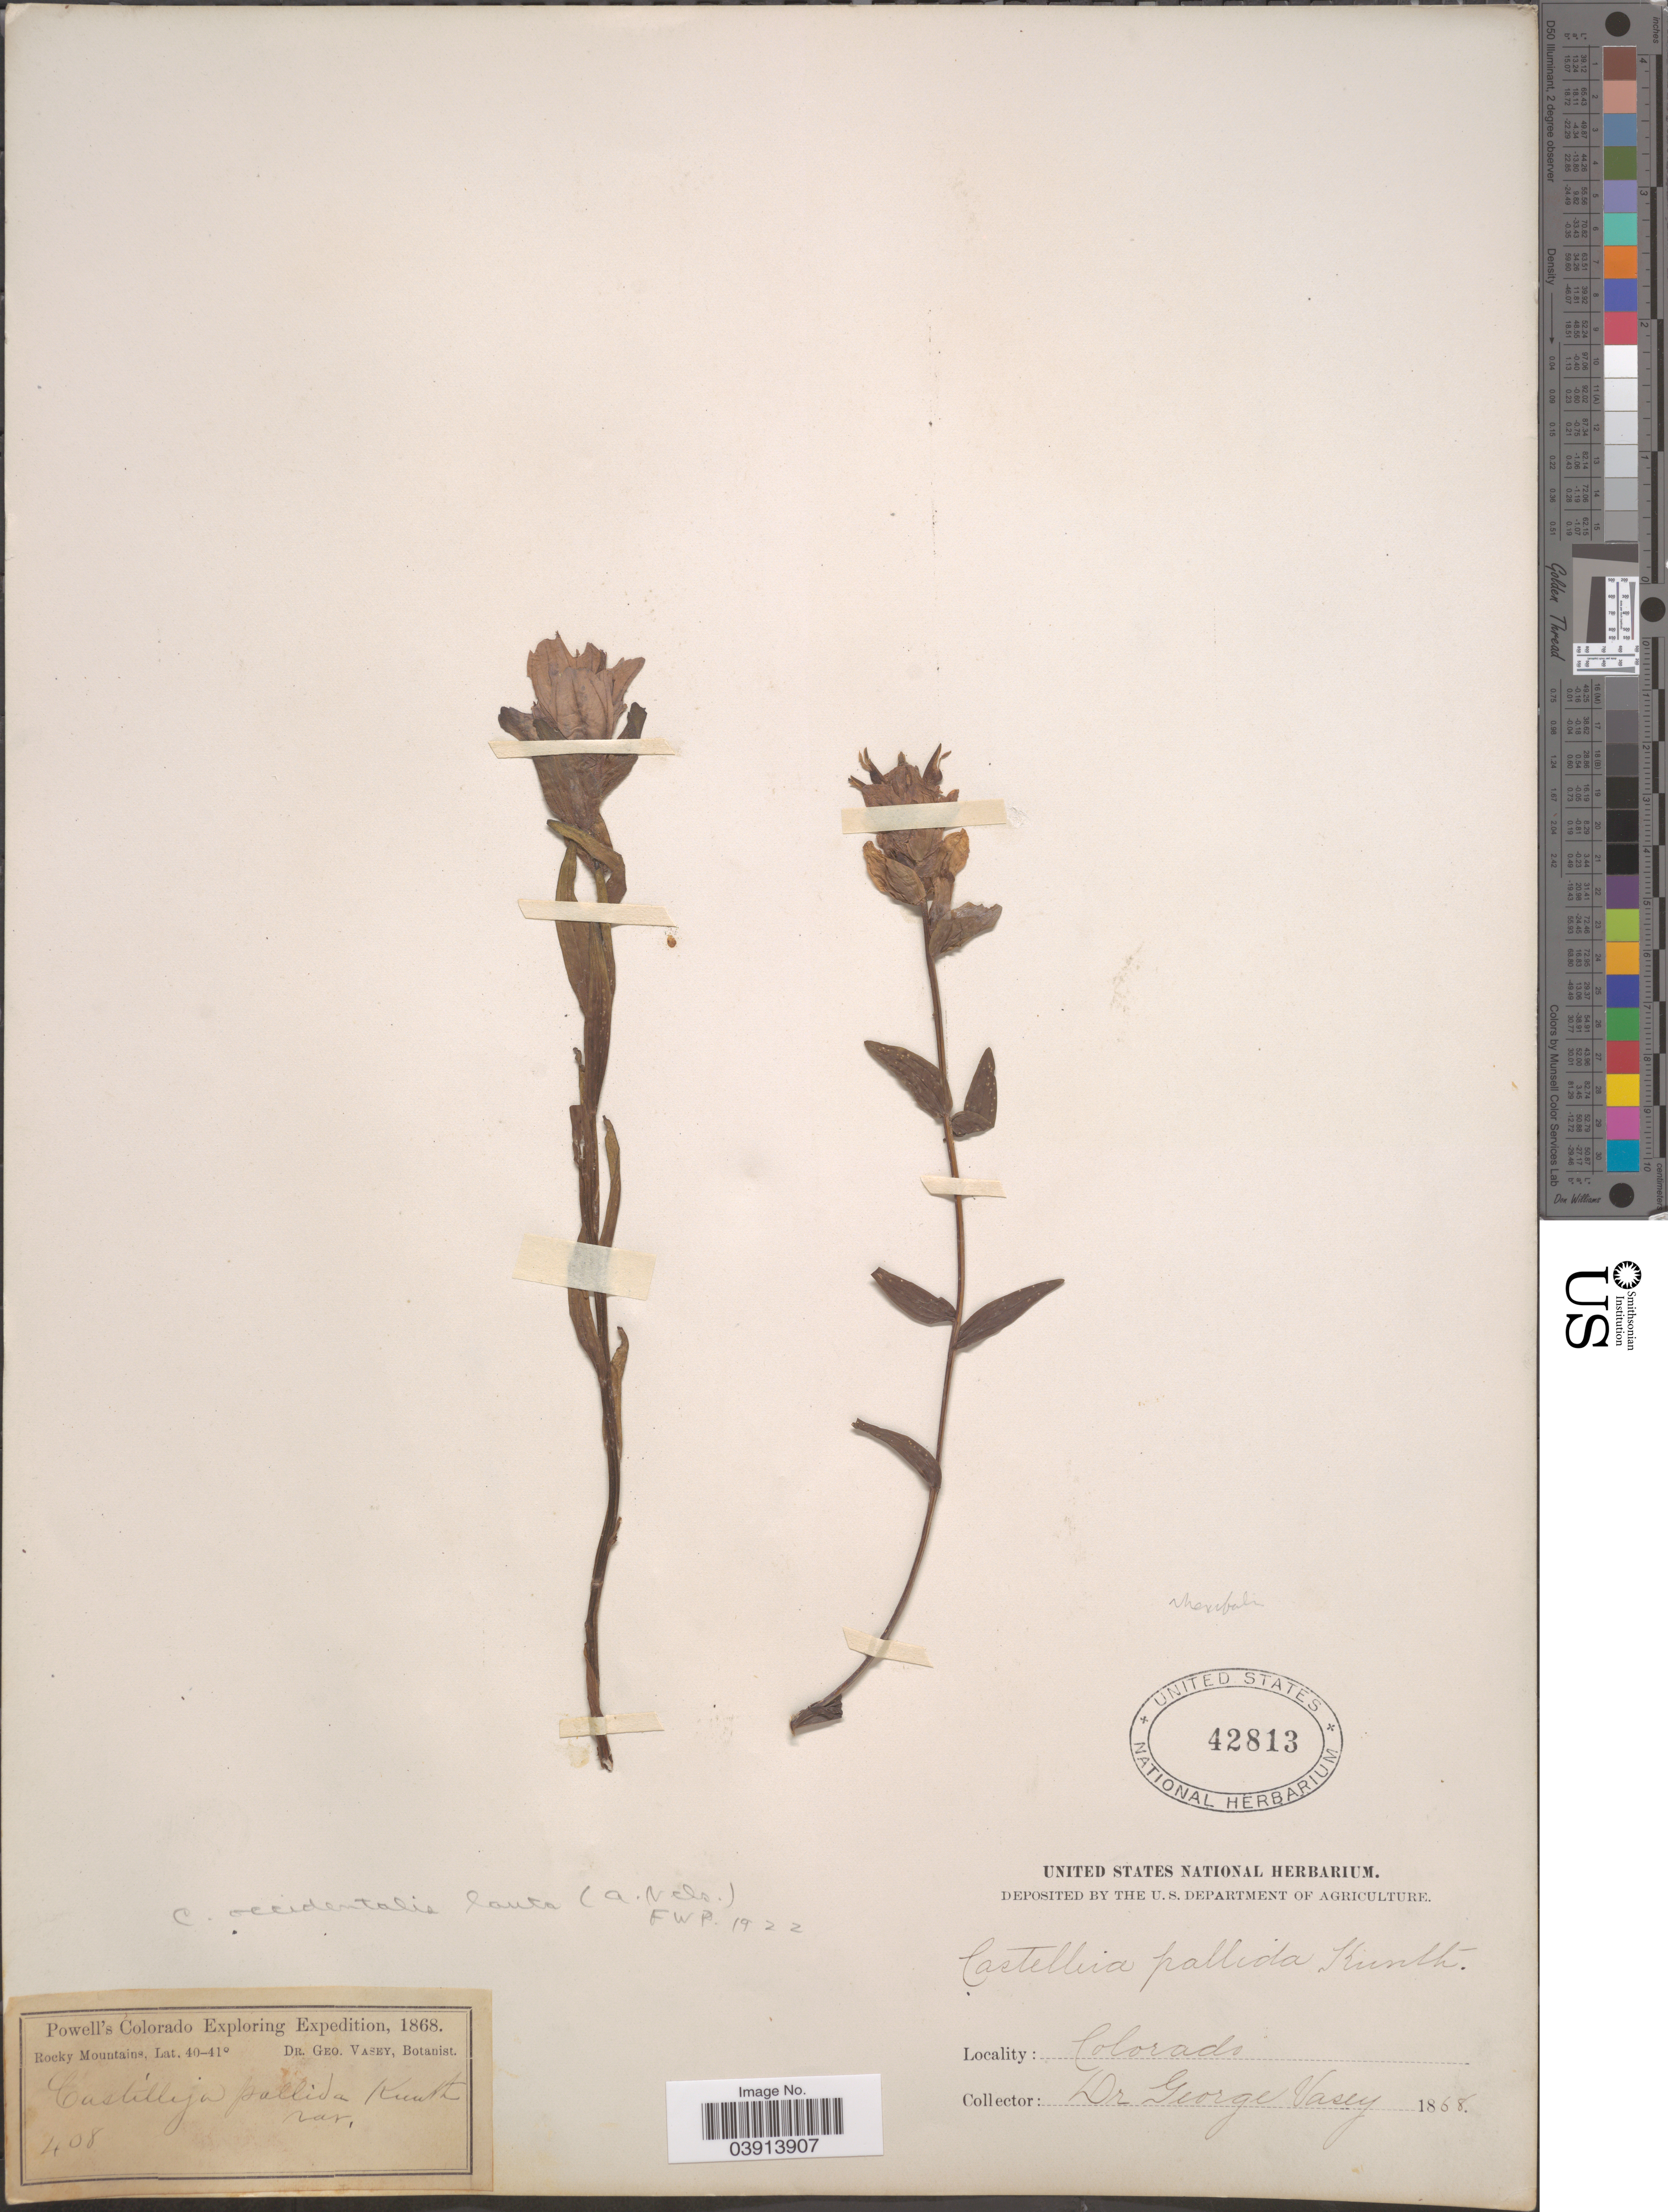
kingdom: Plantae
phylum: Tracheophyta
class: Magnoliopsida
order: Lamiales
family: Orobanchaceae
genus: Castilleja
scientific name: Castilleja rhexiifolia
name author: Rydb.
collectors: G. R. Vasey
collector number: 408?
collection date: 1868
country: United States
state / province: Colorado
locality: Rocky Mountains.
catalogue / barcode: US 42813